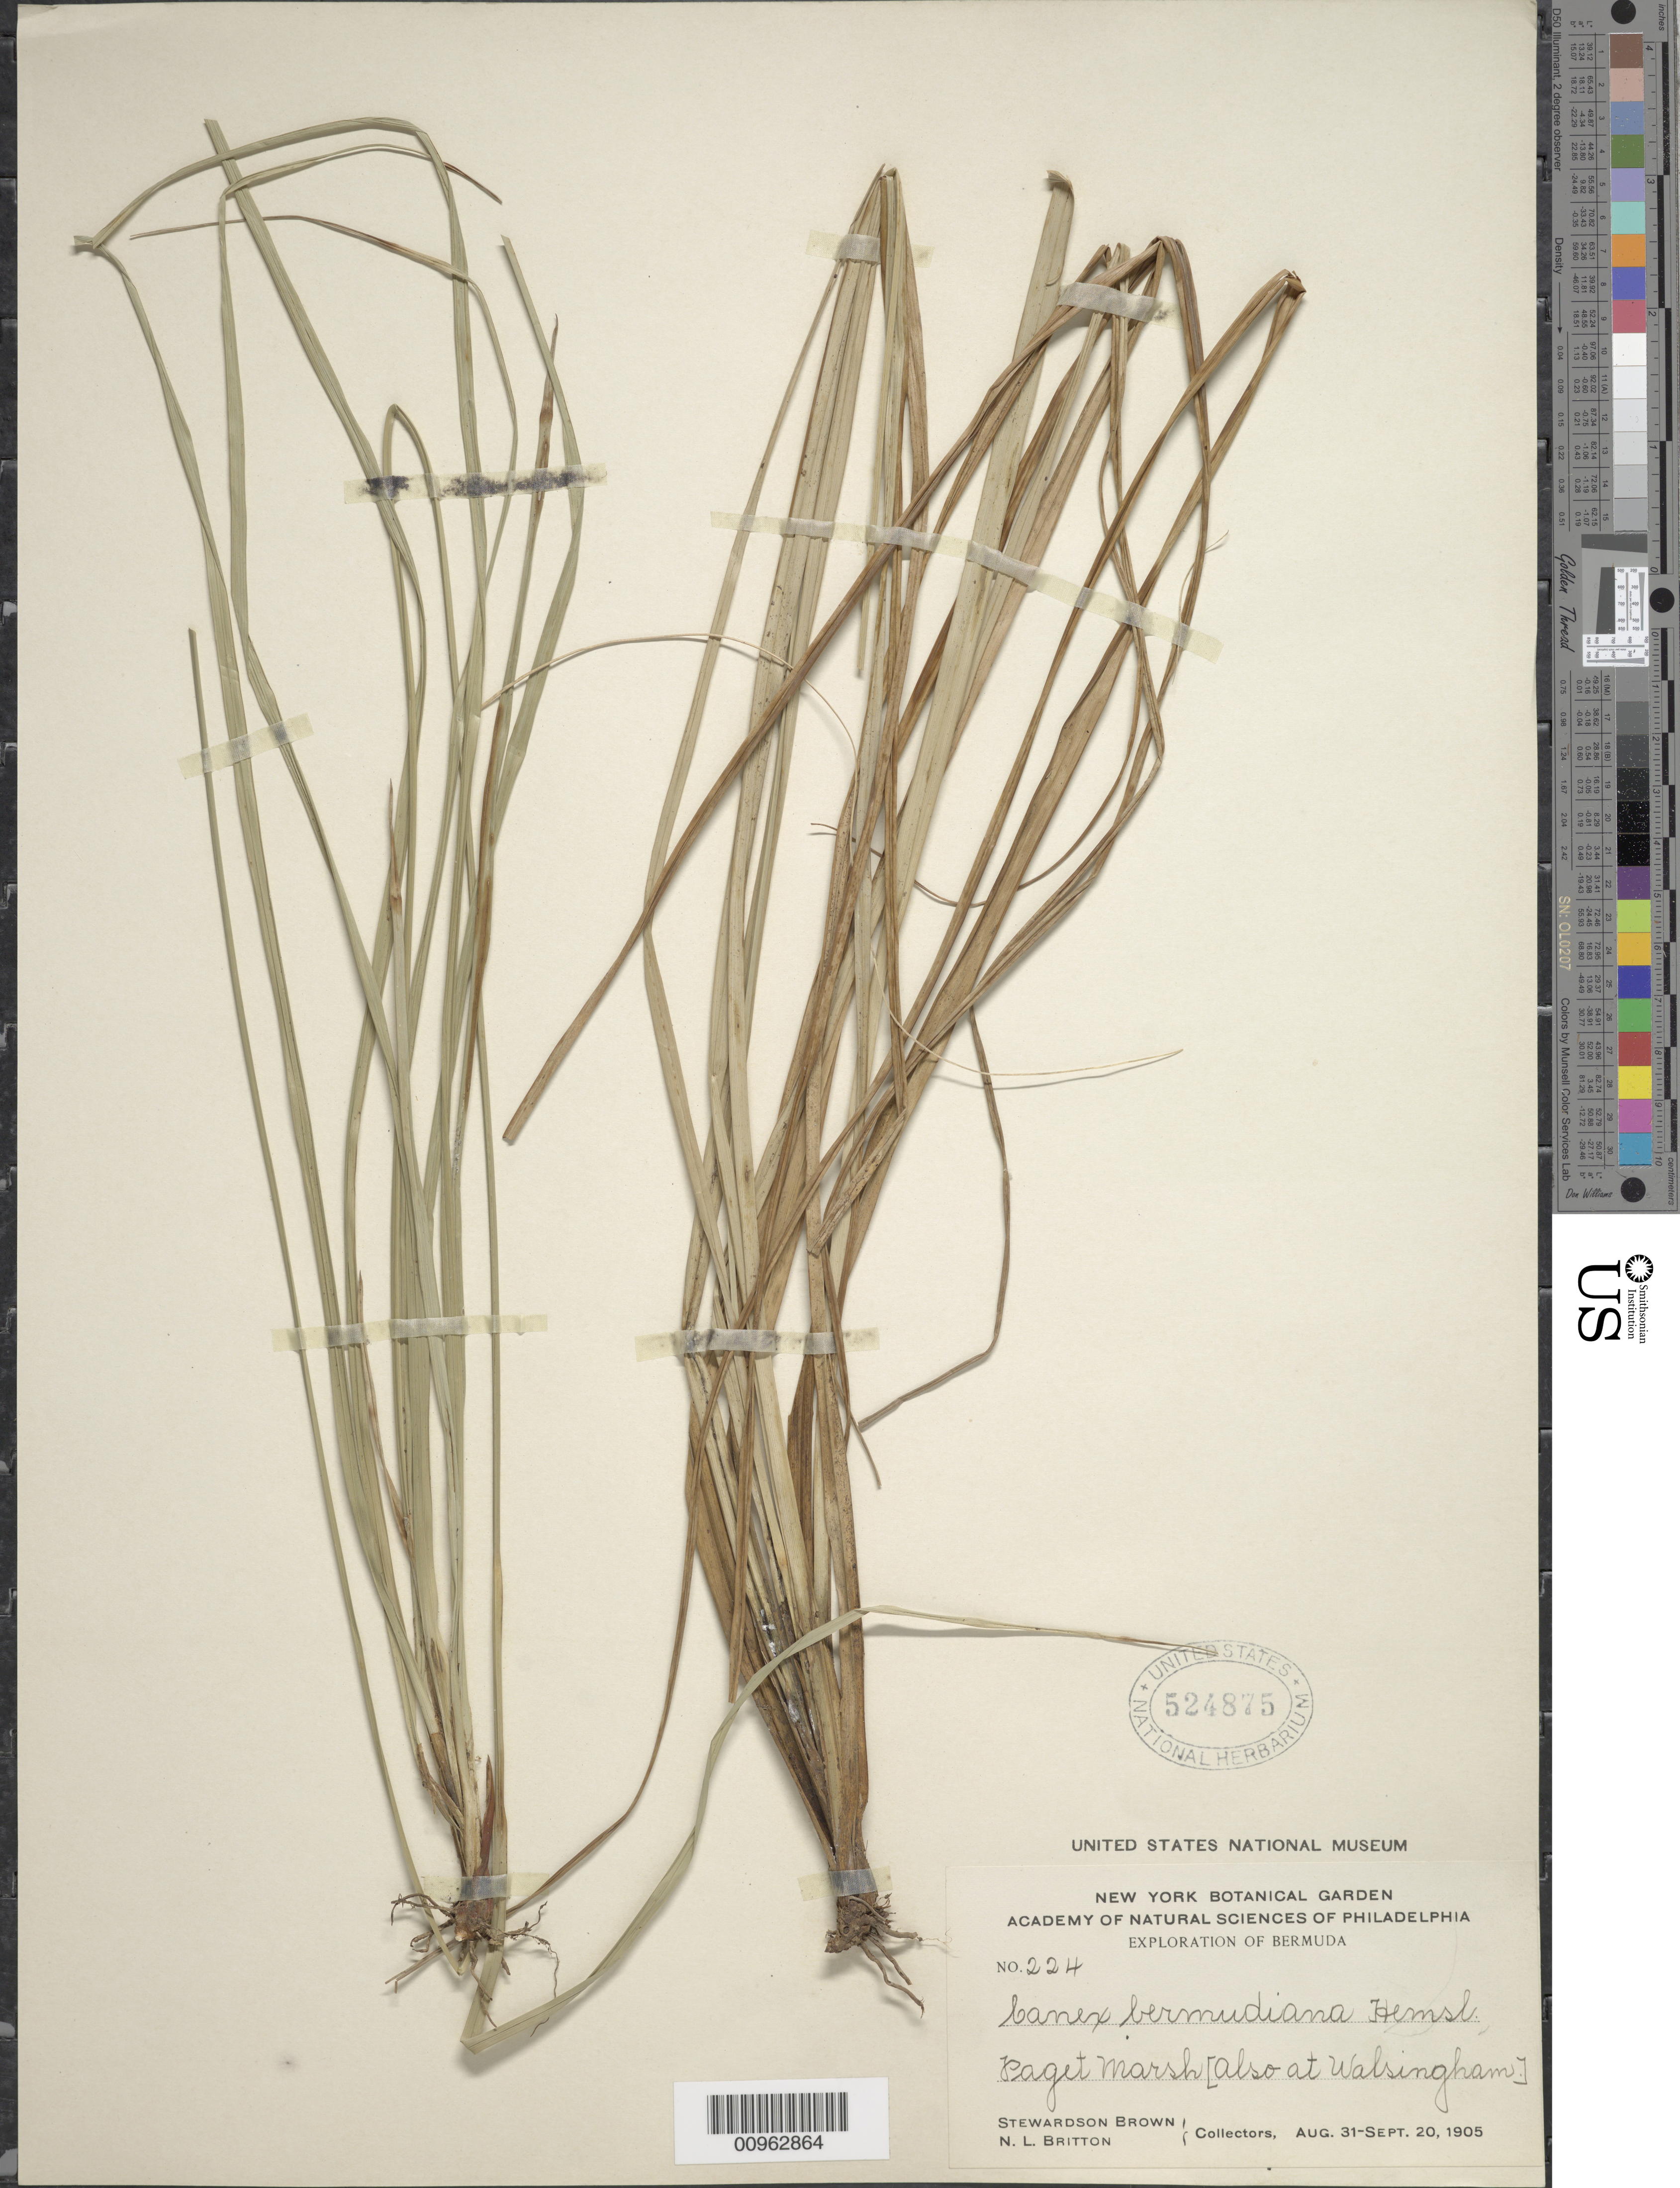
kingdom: Plantae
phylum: Tracheophyta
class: Liliopsida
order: Poales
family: Cyperaceae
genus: Carex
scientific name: Carex bermudiana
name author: Hemsl.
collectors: S. Brown & N. Britton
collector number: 224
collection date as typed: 31 Aug 1905 to 20 Sep 1905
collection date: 1905-08-31/1905-09-20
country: Bermuda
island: Bermuda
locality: Paget Marsh and at Washingham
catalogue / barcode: US 524875